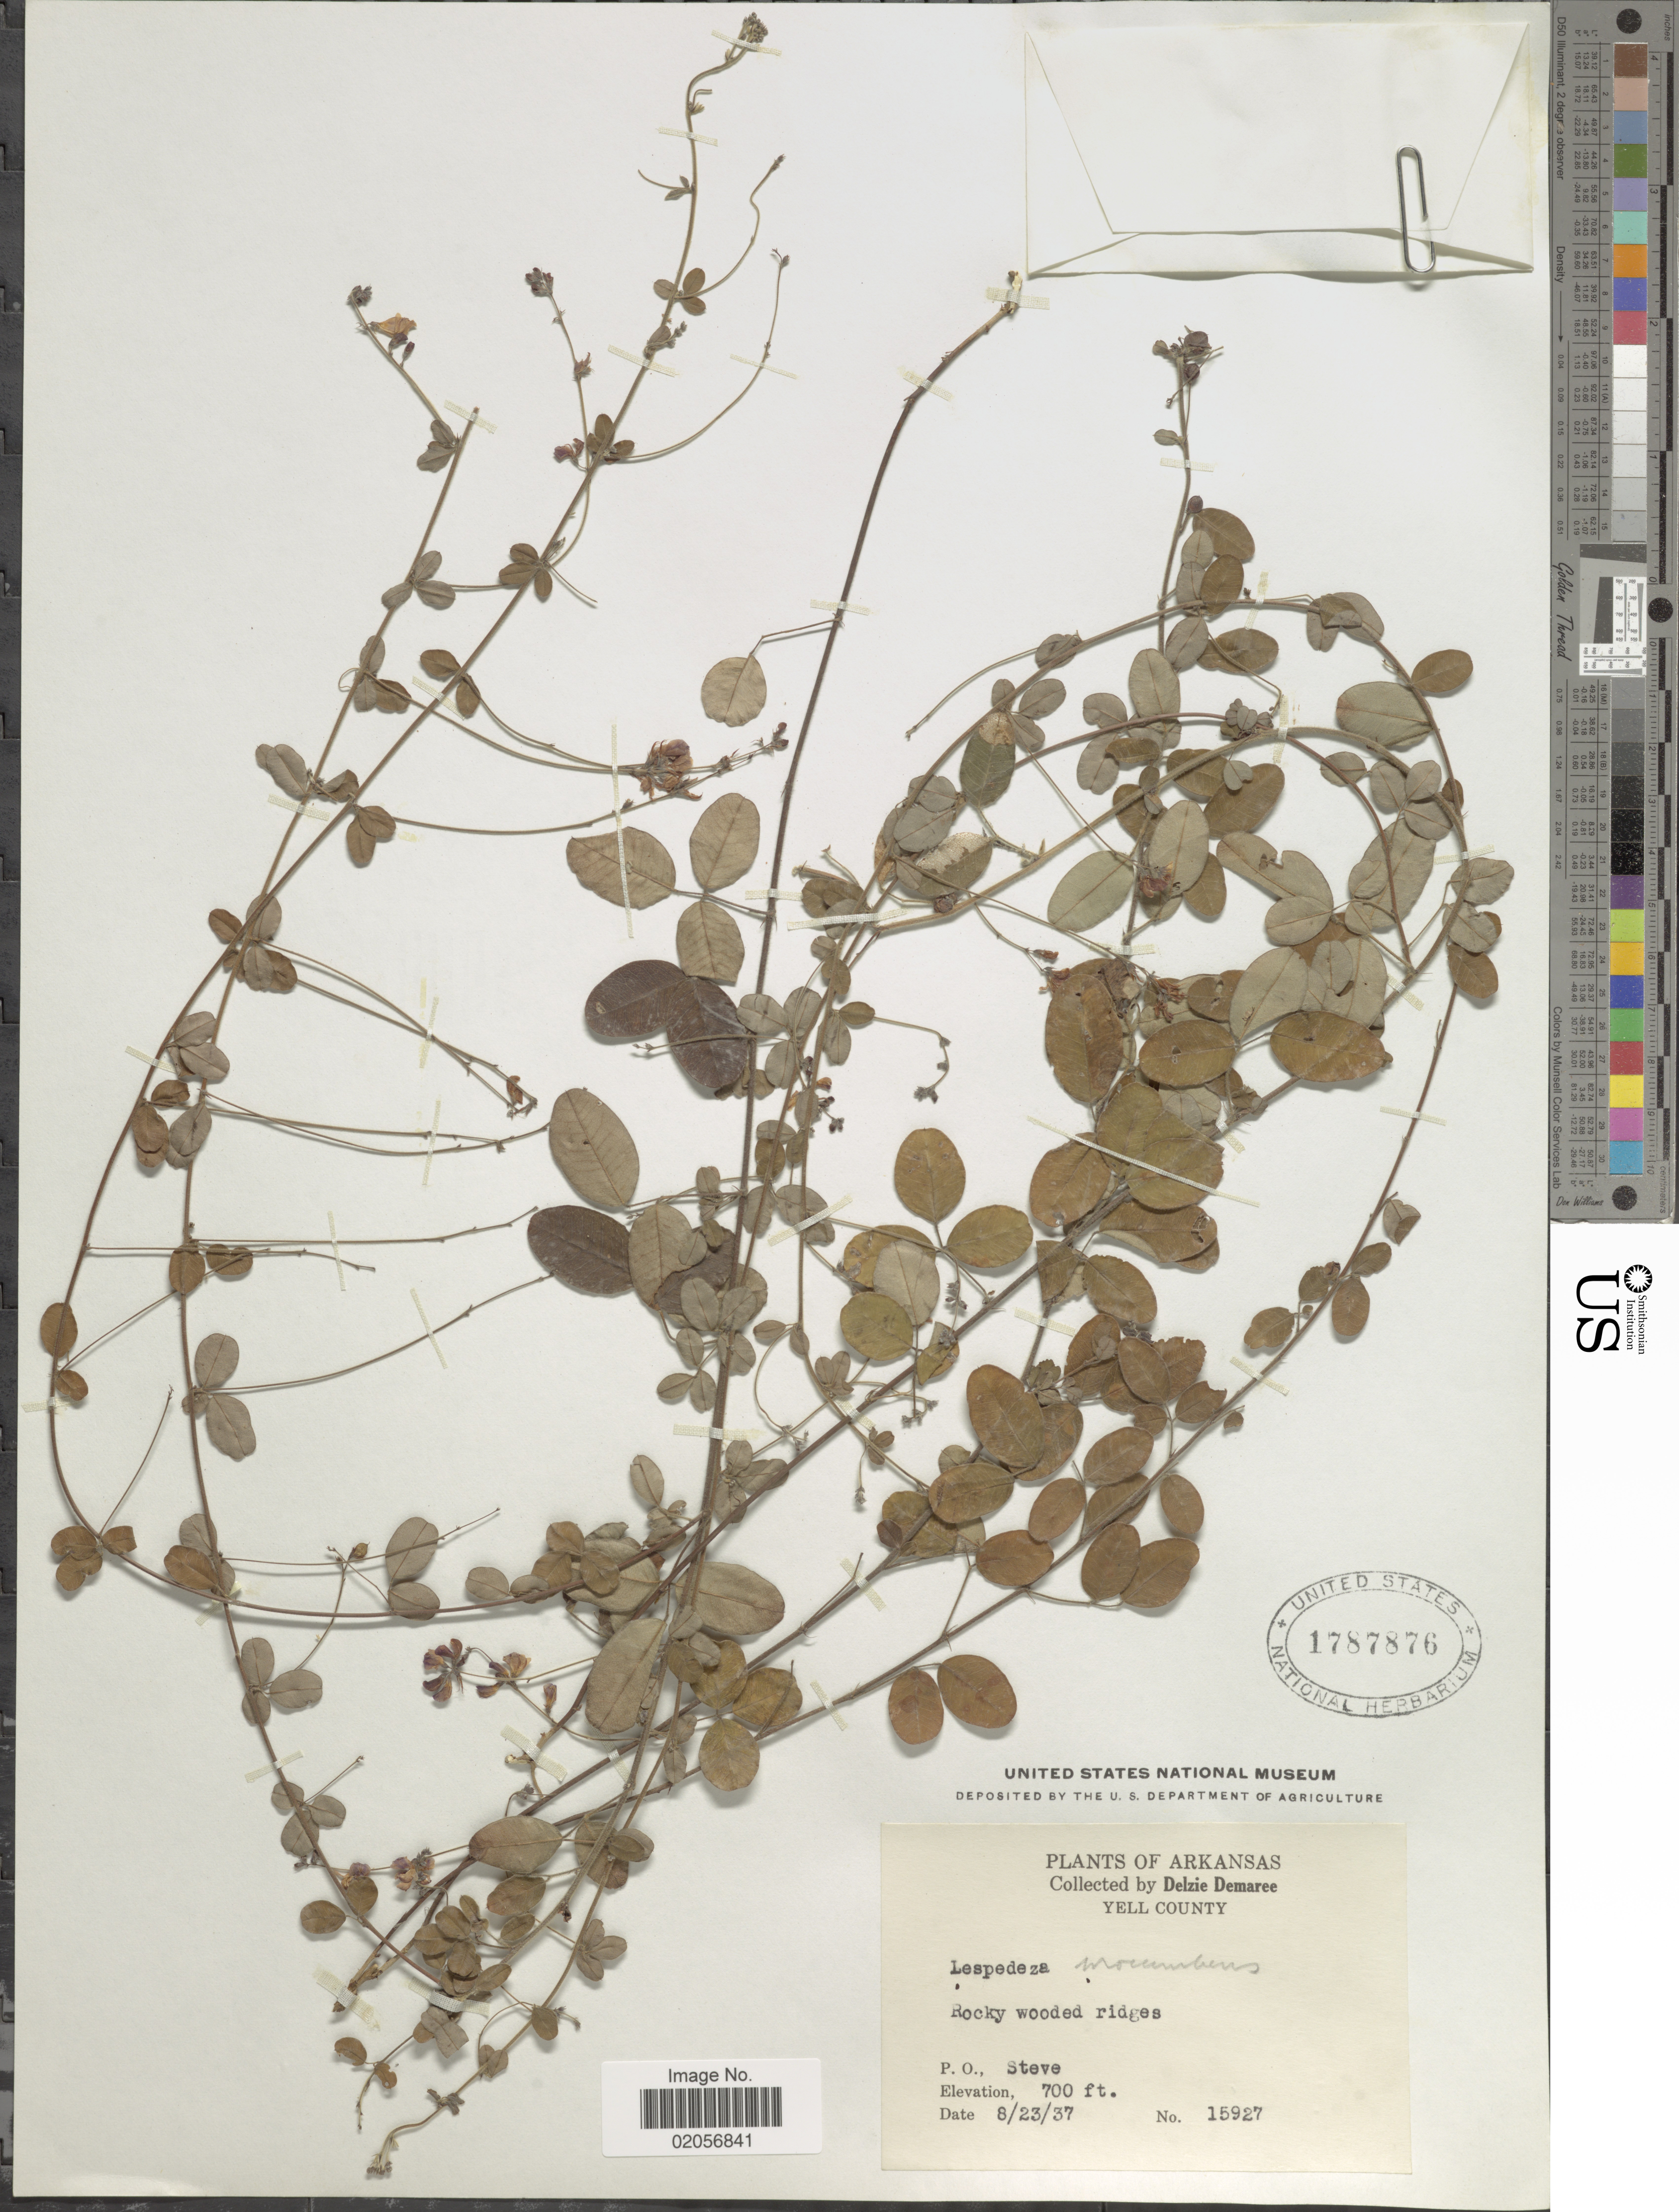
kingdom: Plantae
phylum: Tracheophyta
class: Magnoliopsida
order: Fabales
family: Fabaceae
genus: Lespedeza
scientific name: Lespedeza procumbens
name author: Michx.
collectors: D. Demaree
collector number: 15927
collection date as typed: Transcribed d/m/y: 23/8/37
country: United States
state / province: Arkansas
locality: Yell County, Rocky wooded ridges. P. O., Steve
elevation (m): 213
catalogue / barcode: US 1787876